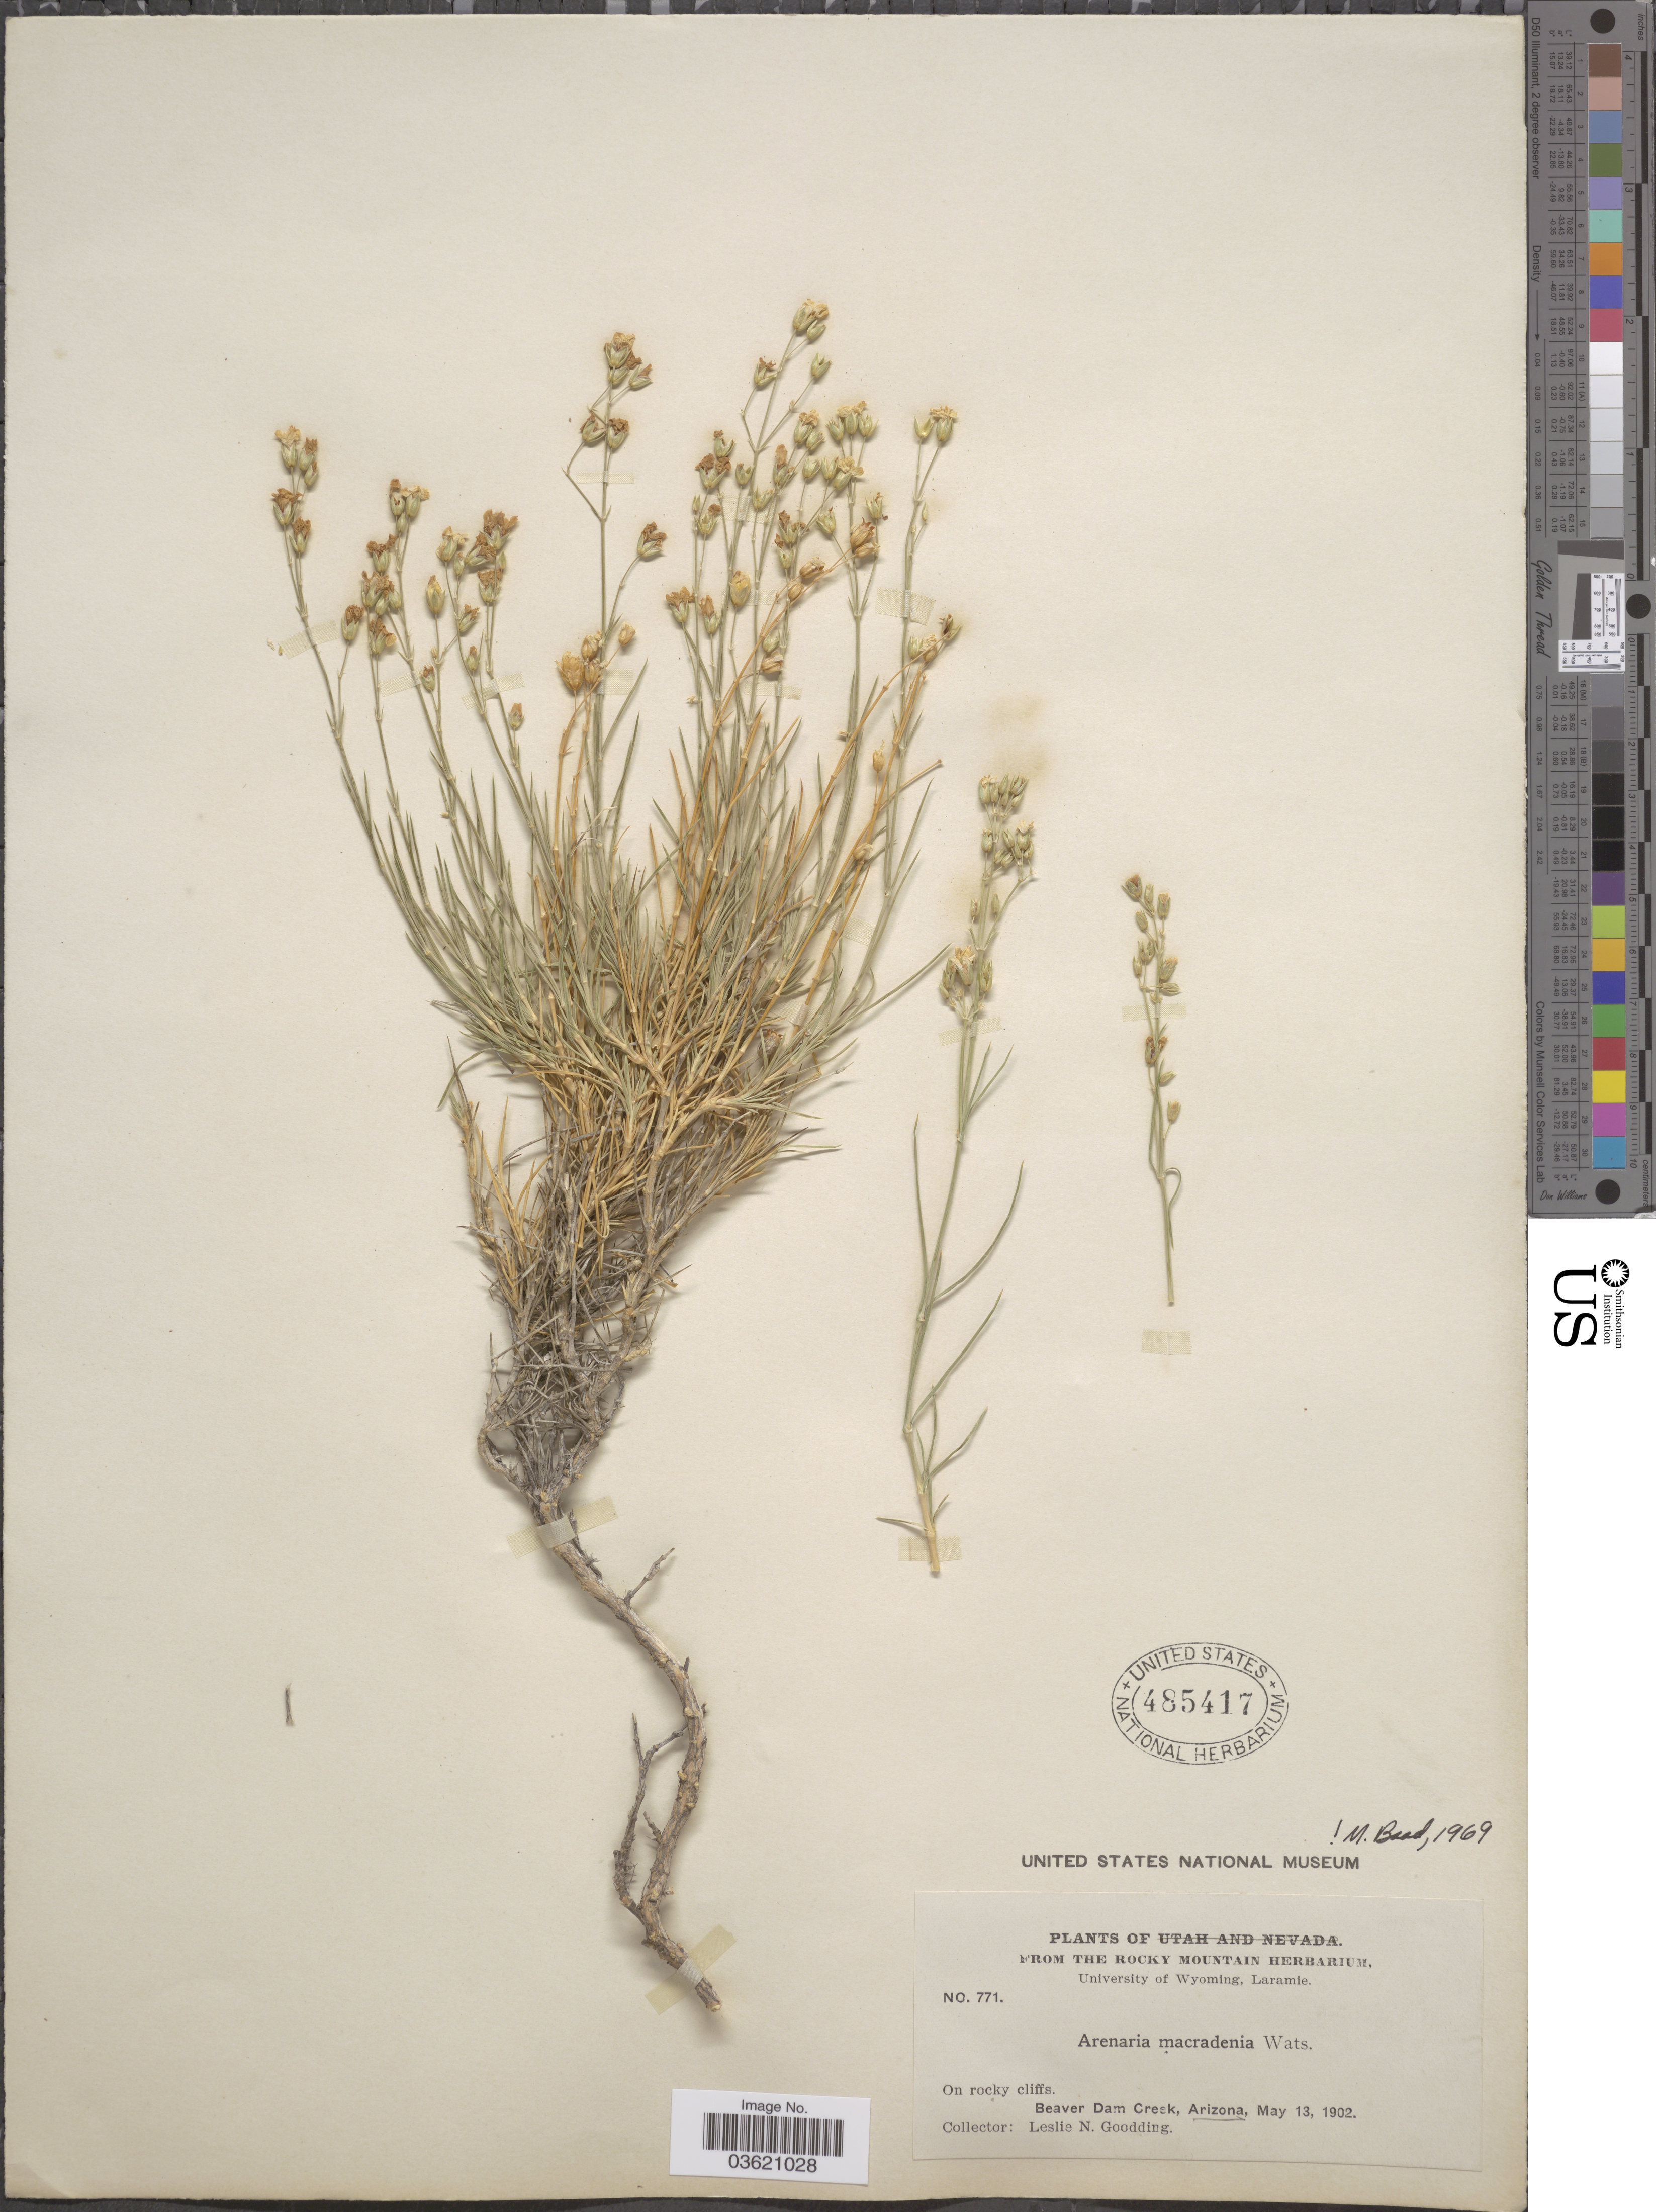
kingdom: Plantae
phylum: Tracheophyta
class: Magnoliopsida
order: Caryophyllales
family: Caryophyllaceae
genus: Eremogone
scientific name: Eremogone macradenia var. macradenia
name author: (S. Watson) Ikonn.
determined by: Strong, Mark T., (BOT), Smithsonian Institution - National Museum of Natural History (UNITED STATES)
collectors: L. N. Goodding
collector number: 771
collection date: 1902-05-13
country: United States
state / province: Arizona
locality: Beaver Dam Creek.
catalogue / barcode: US 485417